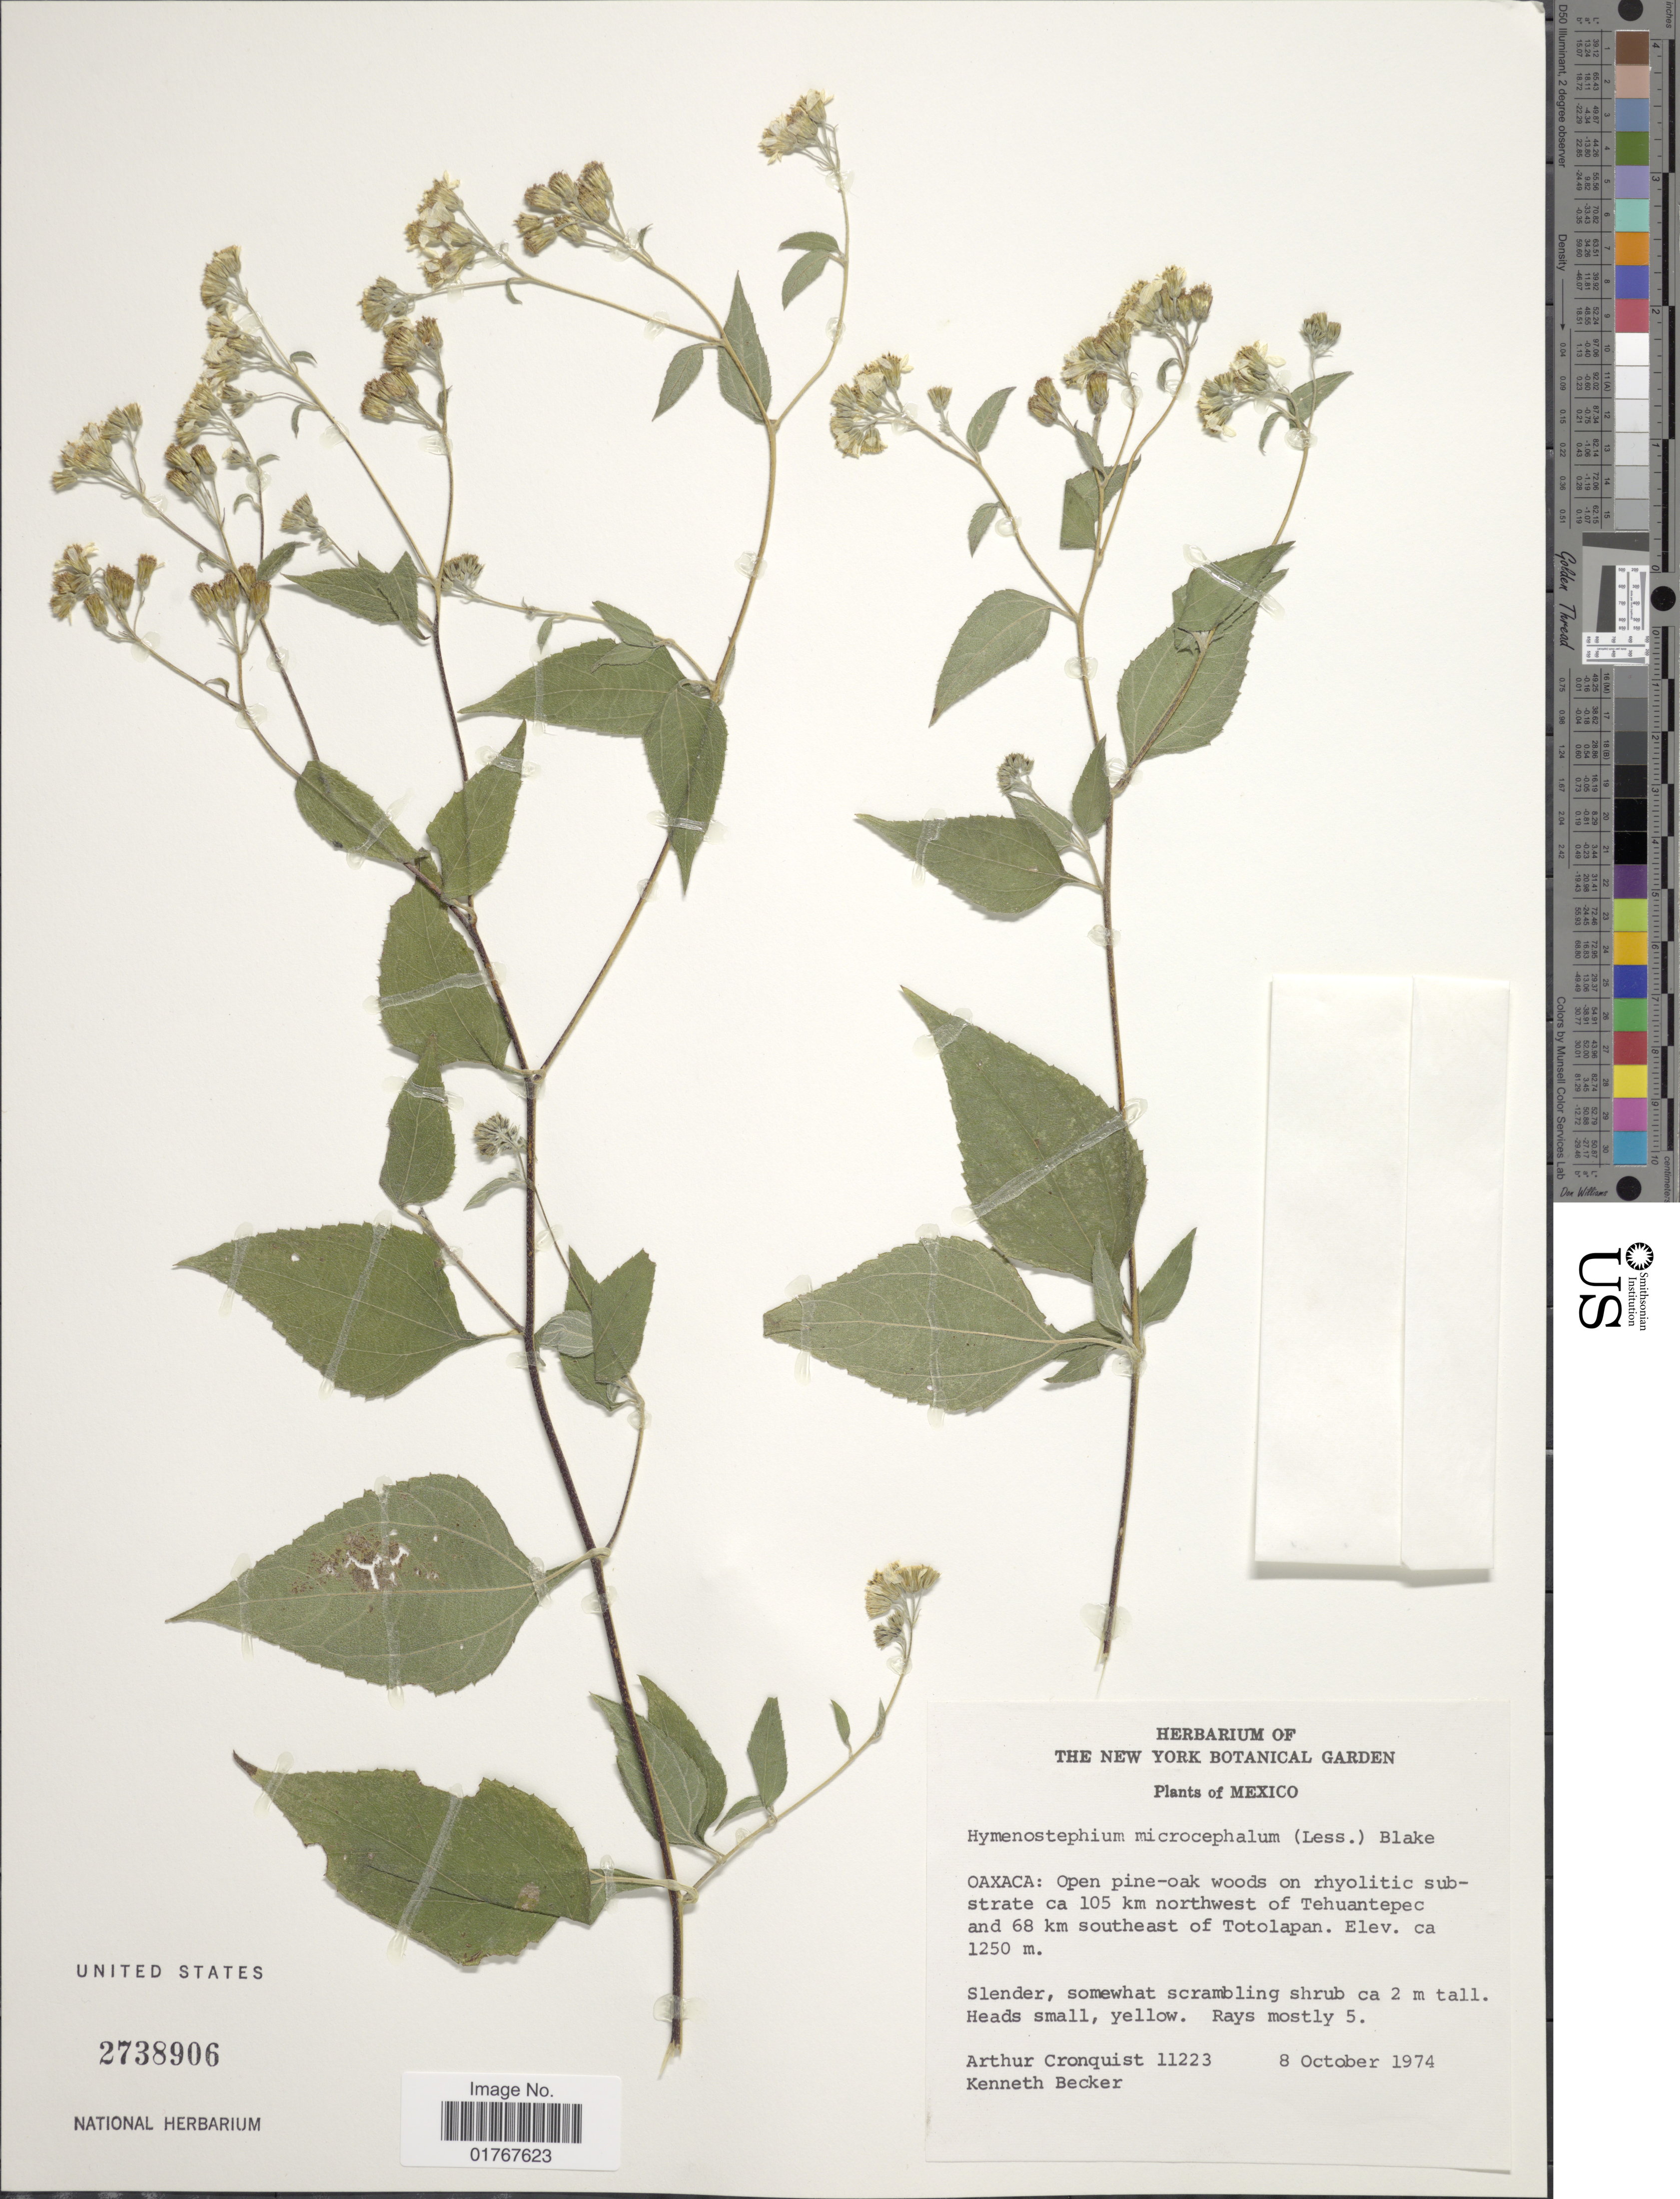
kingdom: Plantae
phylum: Tracheophyta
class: Magnoliopsida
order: Asterales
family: Asteraceae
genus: Viguiera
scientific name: Viguiera cordata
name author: (Hook. & Arn.) D'Arcy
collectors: A. J. Cronquist & K. M. Becker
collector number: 11223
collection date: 1974-10-08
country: Mexico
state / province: Oaxaca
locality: Open pine-oak woods on rhyolitic substrate ca 105 km northwest of Tehuantepec and 68 km southeast of Totolapan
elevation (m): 1250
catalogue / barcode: US 2738906